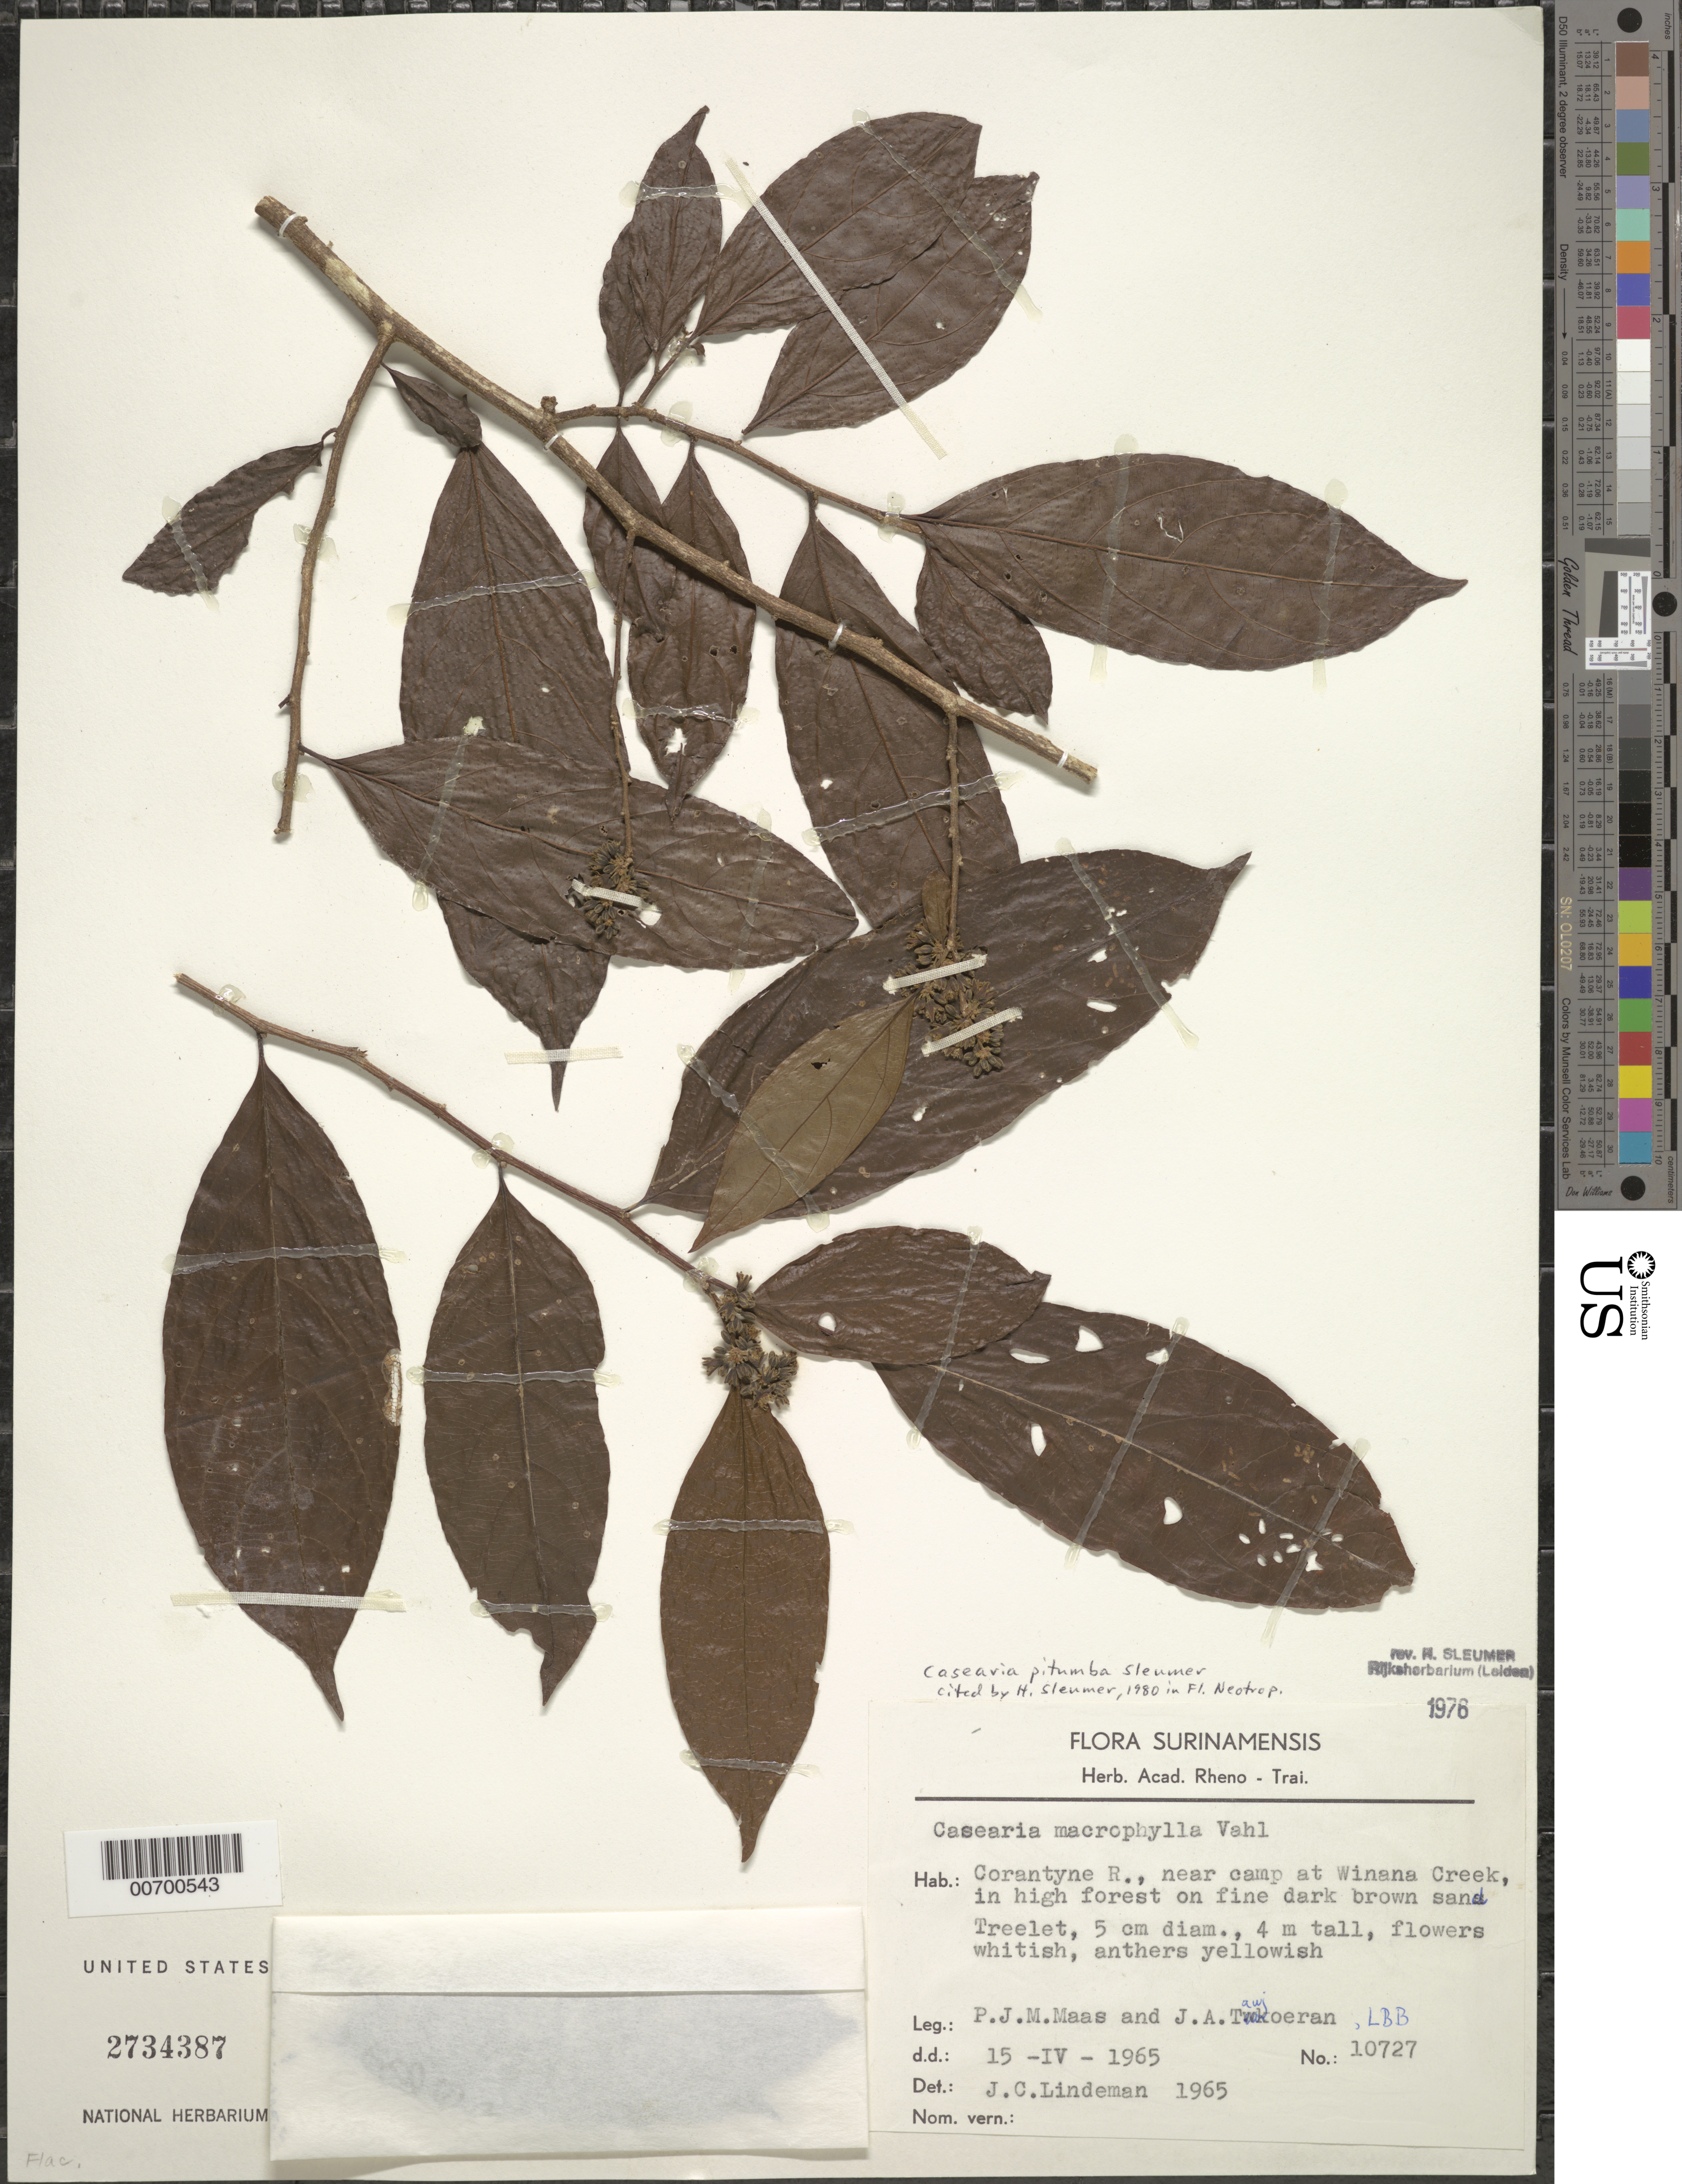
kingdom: Plantae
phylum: Tracheophyta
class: Magnoliopsida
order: Malpighiales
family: Salicaceae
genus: Casearia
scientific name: Casearia pitumba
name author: Sleumer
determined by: Sleumer, H. O.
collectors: H. S. McKee & J. C. Lindeman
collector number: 10727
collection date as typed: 15-Apr-65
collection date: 1965-04-15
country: Suriname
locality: Courantyne R. near camp at Winana Creek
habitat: High forest on fine dark brown sand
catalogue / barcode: US 2734387